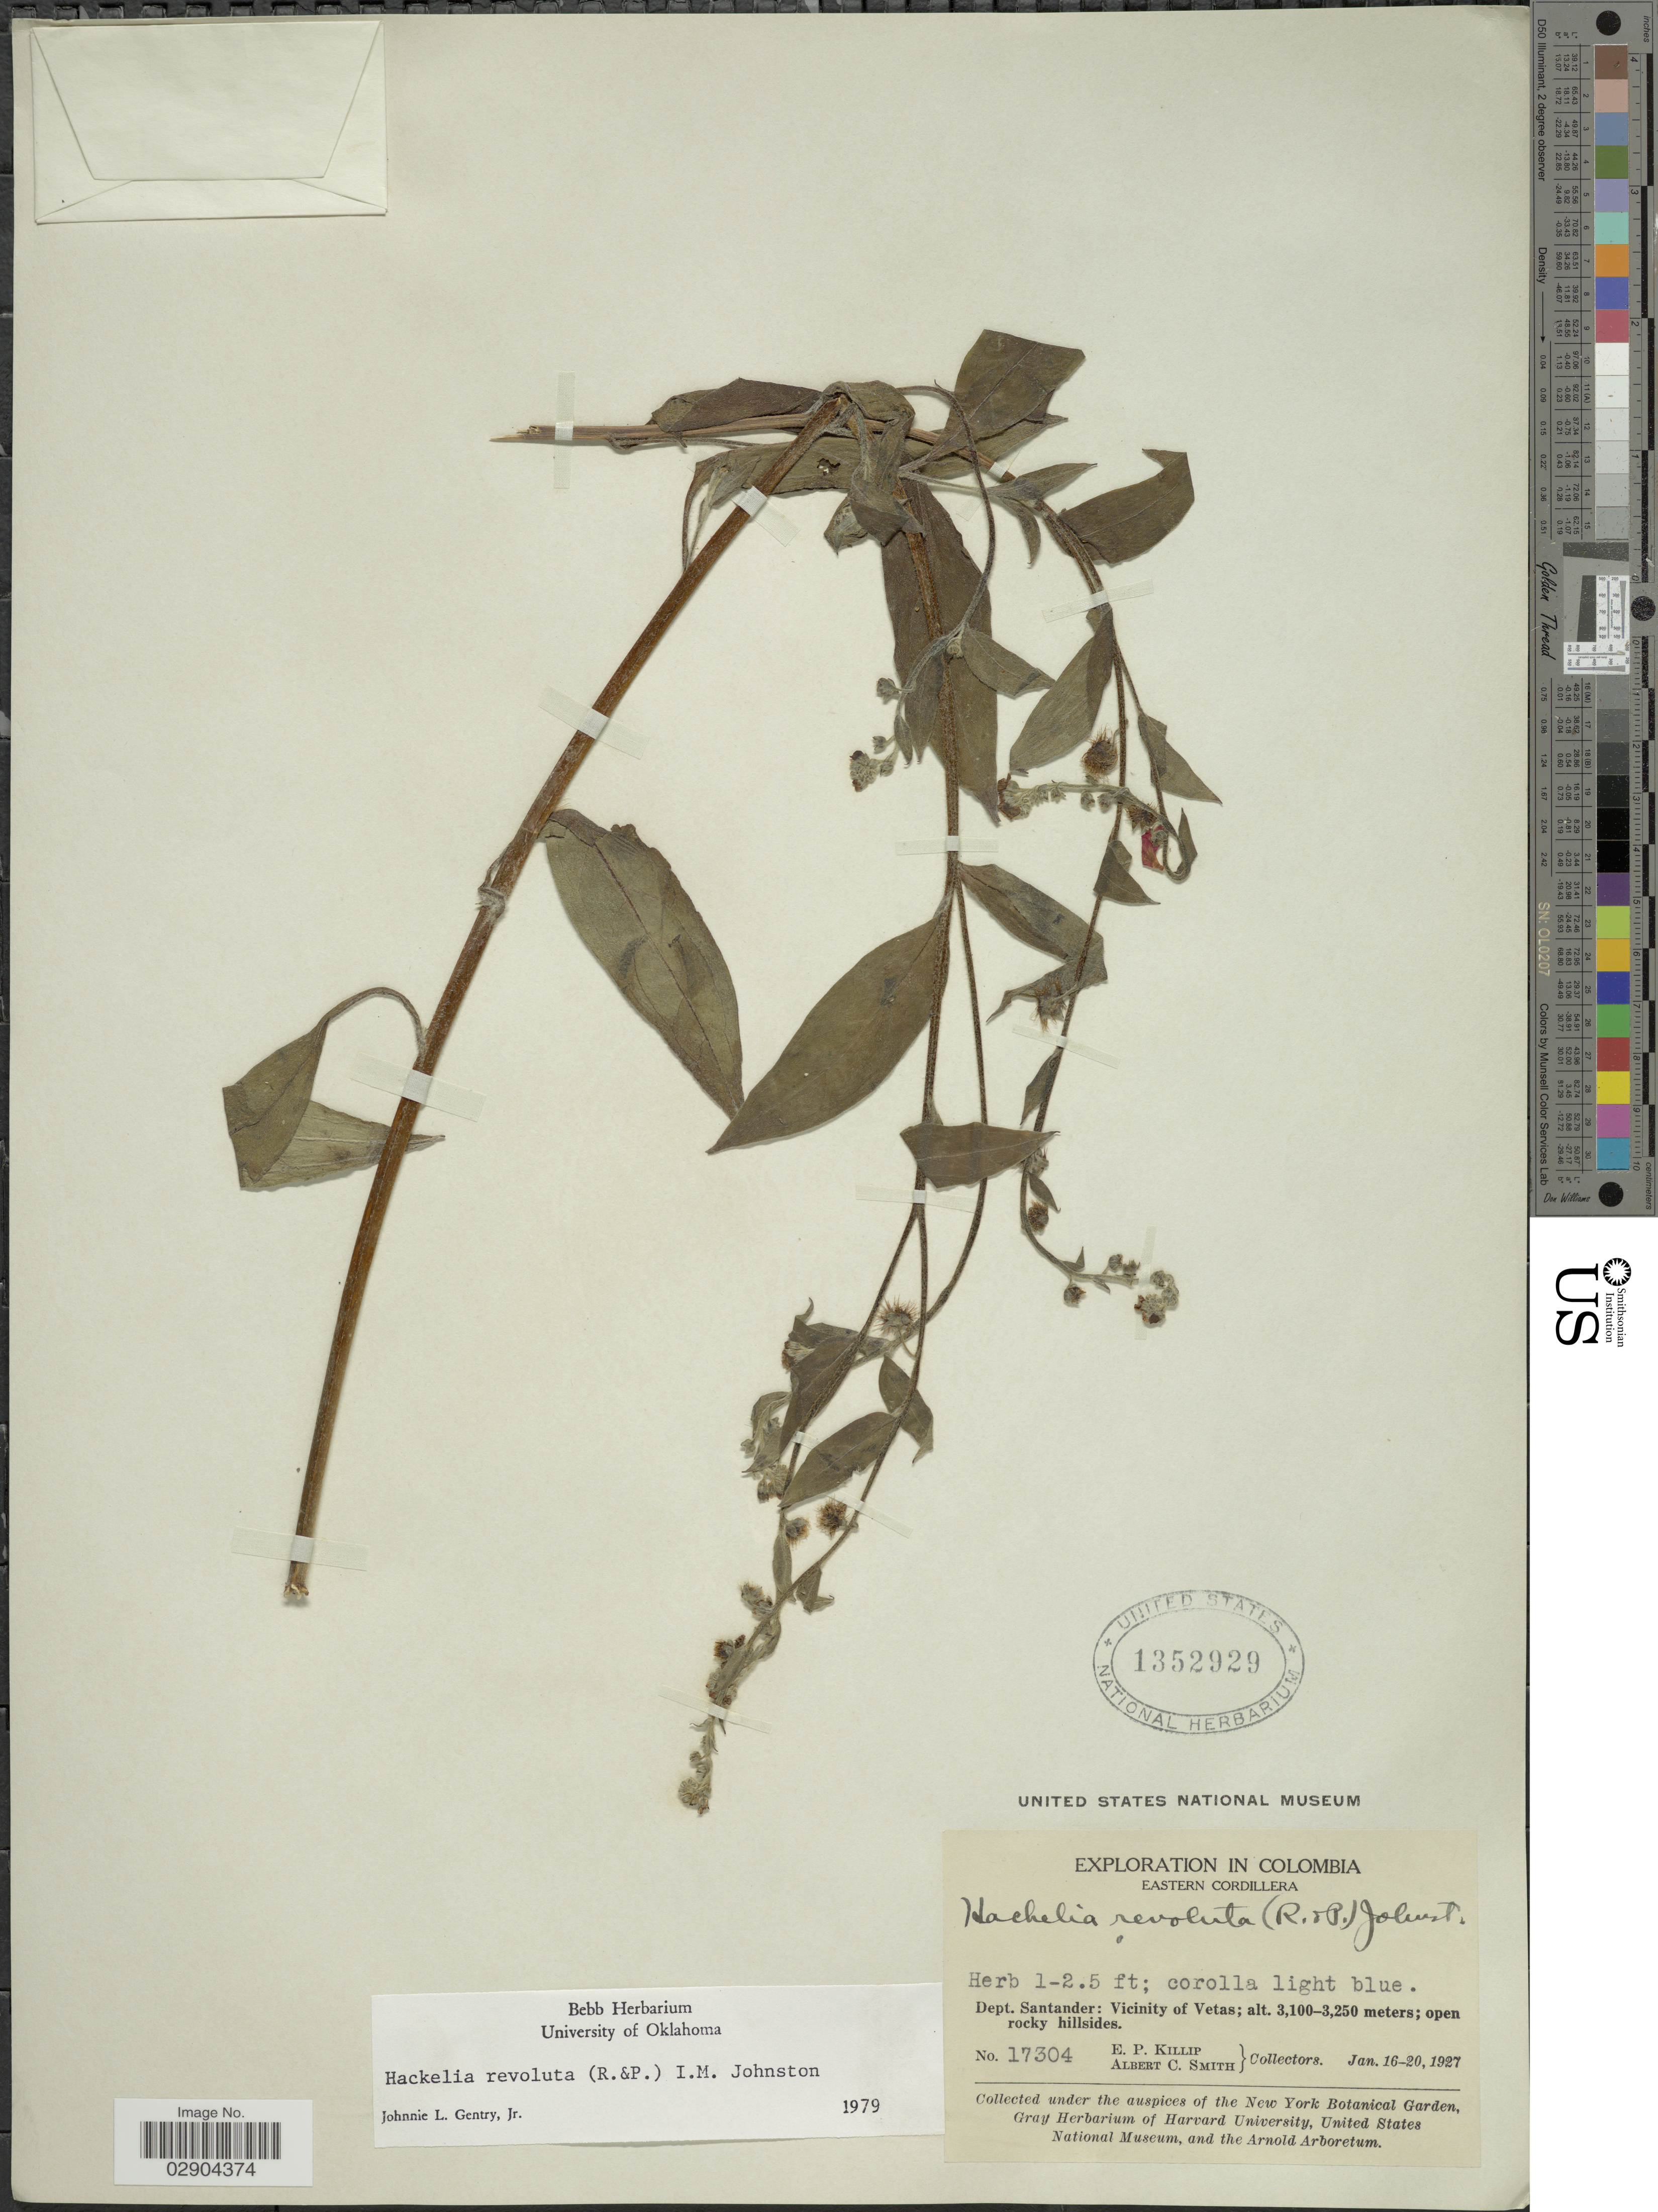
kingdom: Plantae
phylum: Tracheophyta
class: Magnoliopsida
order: Boraginales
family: Boraginaceae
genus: Hackelia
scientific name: Hackelia revoluta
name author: (Ruiz & Pav.) I.M. Johnst.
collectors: E. P. Killip & A. C. Smith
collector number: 17304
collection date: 1927-01-16/1927-01-20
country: Colombia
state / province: Santander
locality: Eastern Cordillera. Dept. Santander: Vicinity of Vetas.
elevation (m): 3100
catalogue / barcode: US 1352929